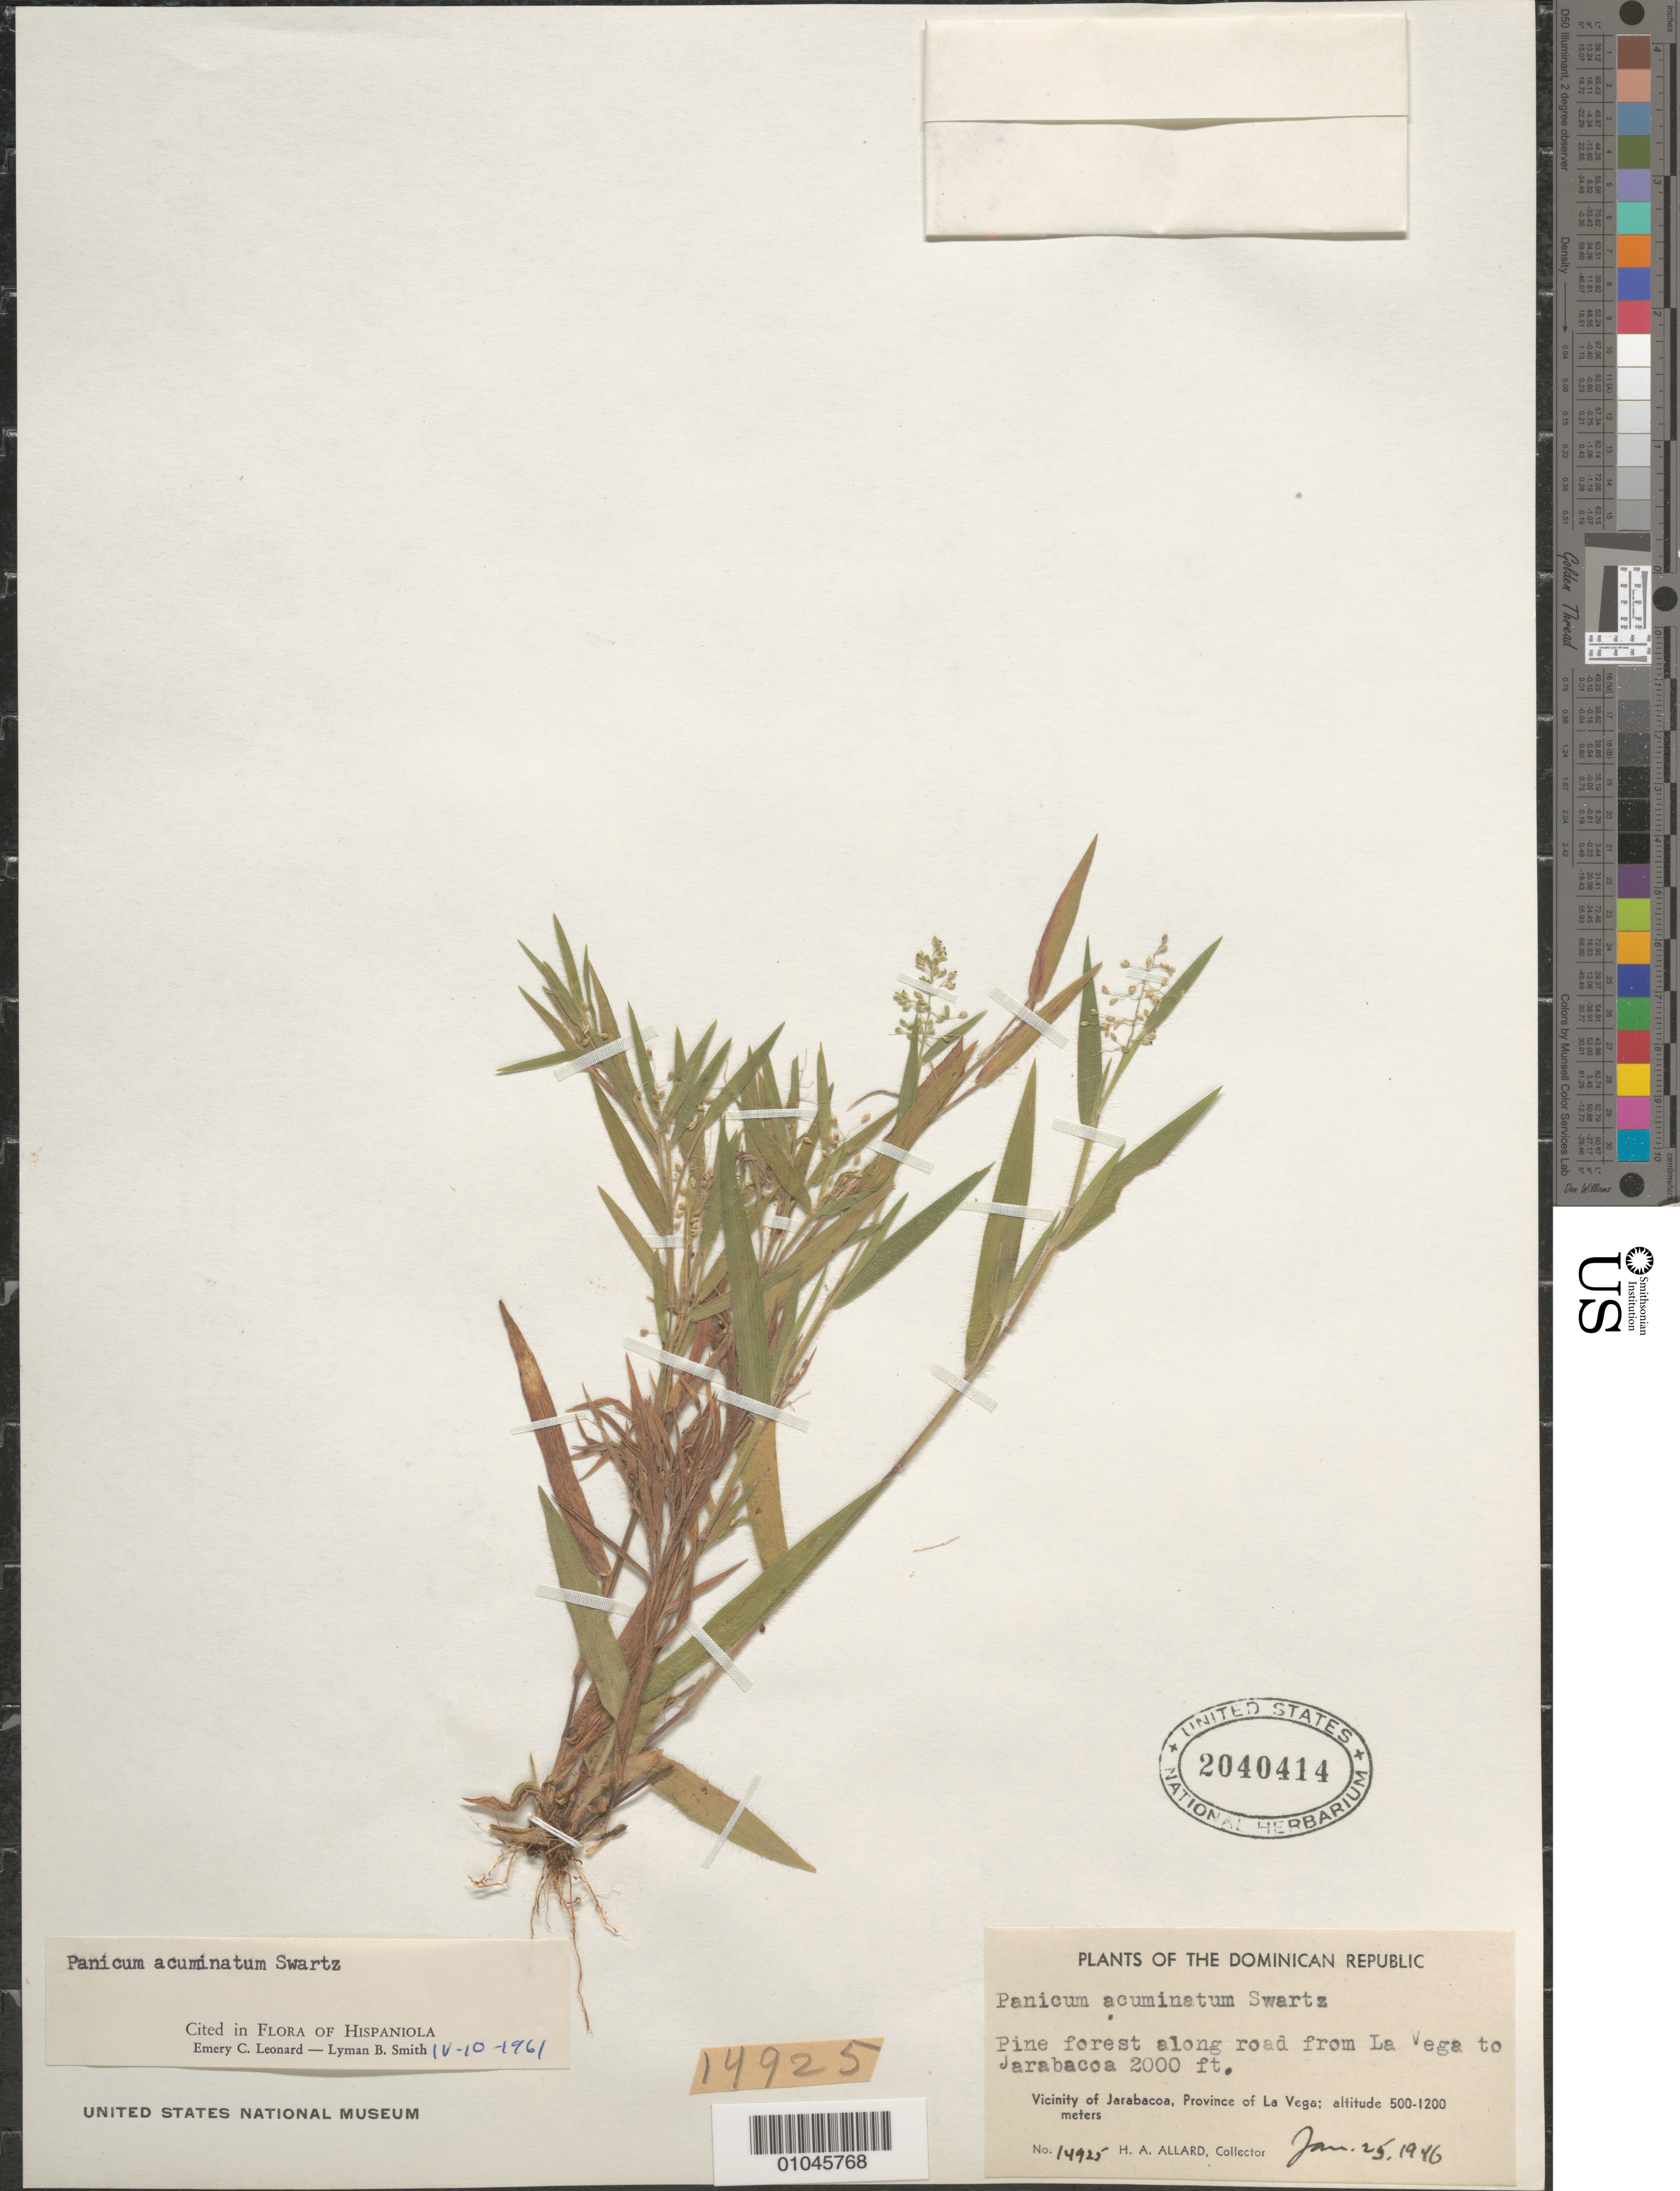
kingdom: Plantae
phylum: Tracheophyta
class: Liliopsida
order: Poales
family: Poaceae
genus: Panicum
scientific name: Panicum acuminatum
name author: Sw.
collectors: H. A. Allard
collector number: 14925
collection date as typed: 25 Jan 1946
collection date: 1946-01-25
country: Dominican Republic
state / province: La Vega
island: Hispaniola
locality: Pine forest along road from La Vega to Jarabacoa.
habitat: pine forest along road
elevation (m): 610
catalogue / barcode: US 2040414